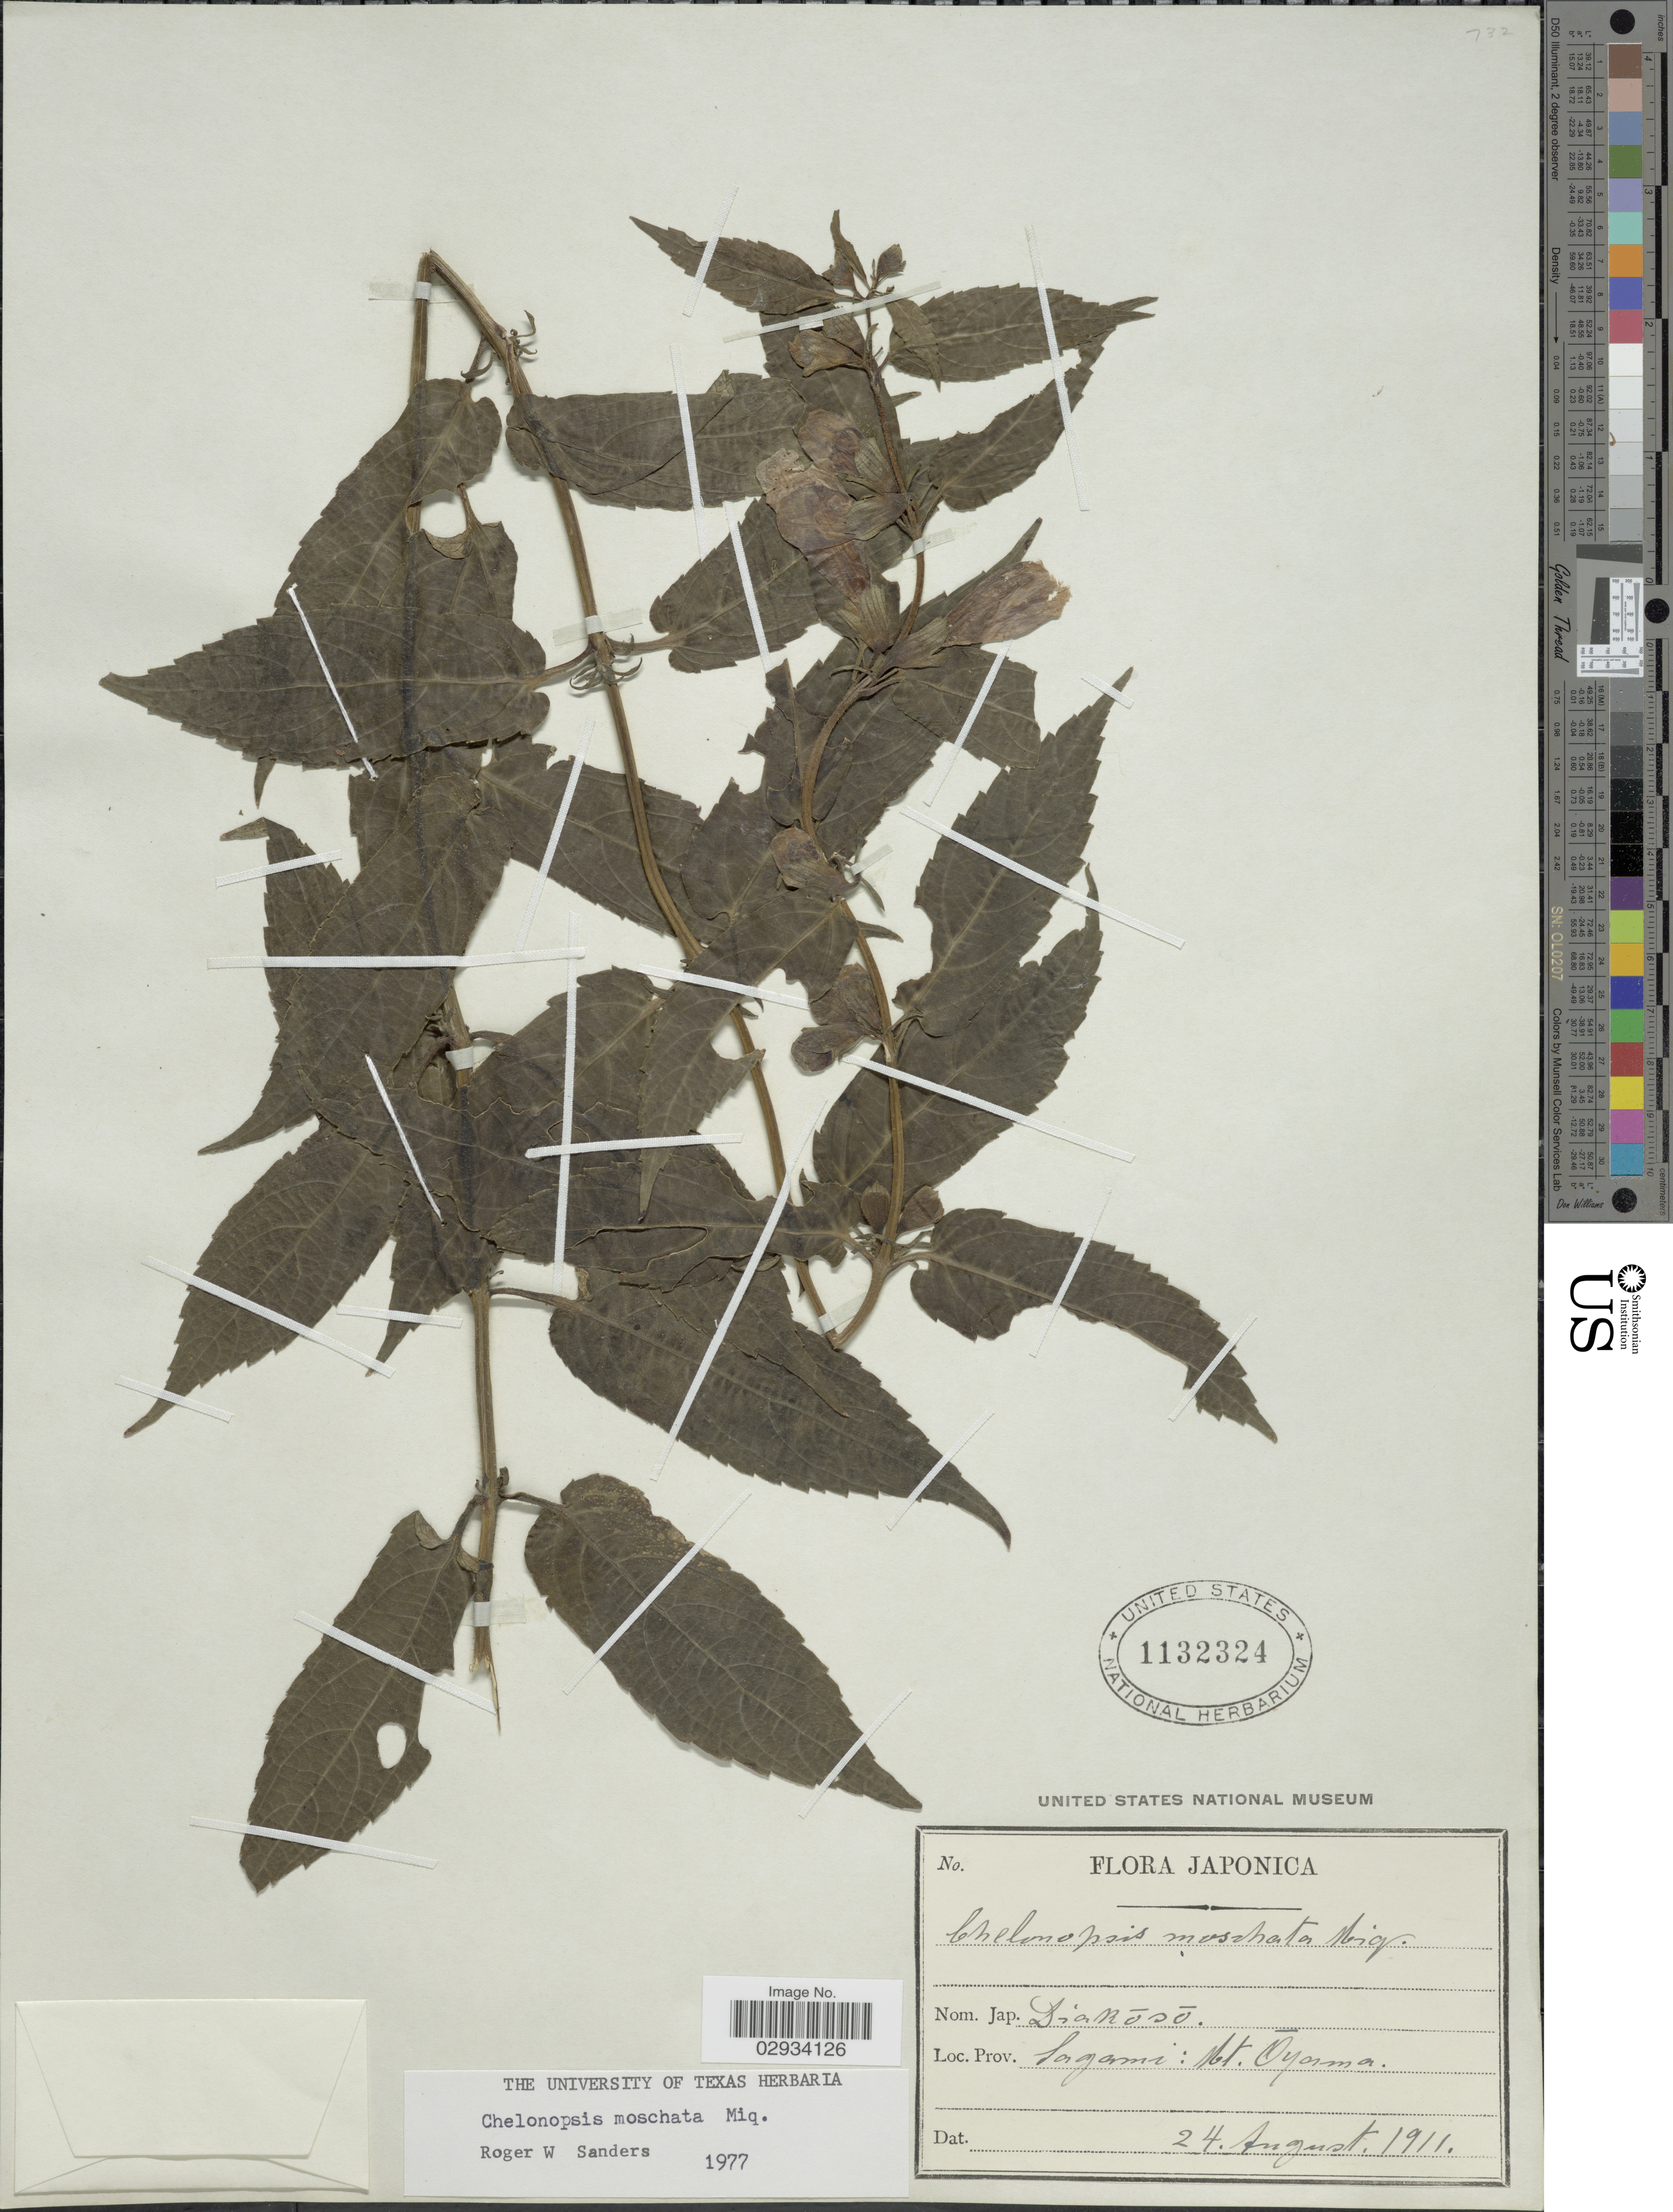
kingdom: Plantae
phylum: Tracheophyta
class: Magnoliopsida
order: Lamiales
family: Lamiaceae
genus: Chelonopsis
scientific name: Chelonopsis moschata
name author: Miq.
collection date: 1911-08-24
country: Japan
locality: Sagami: Mt. Oyama.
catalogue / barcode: US 1132324